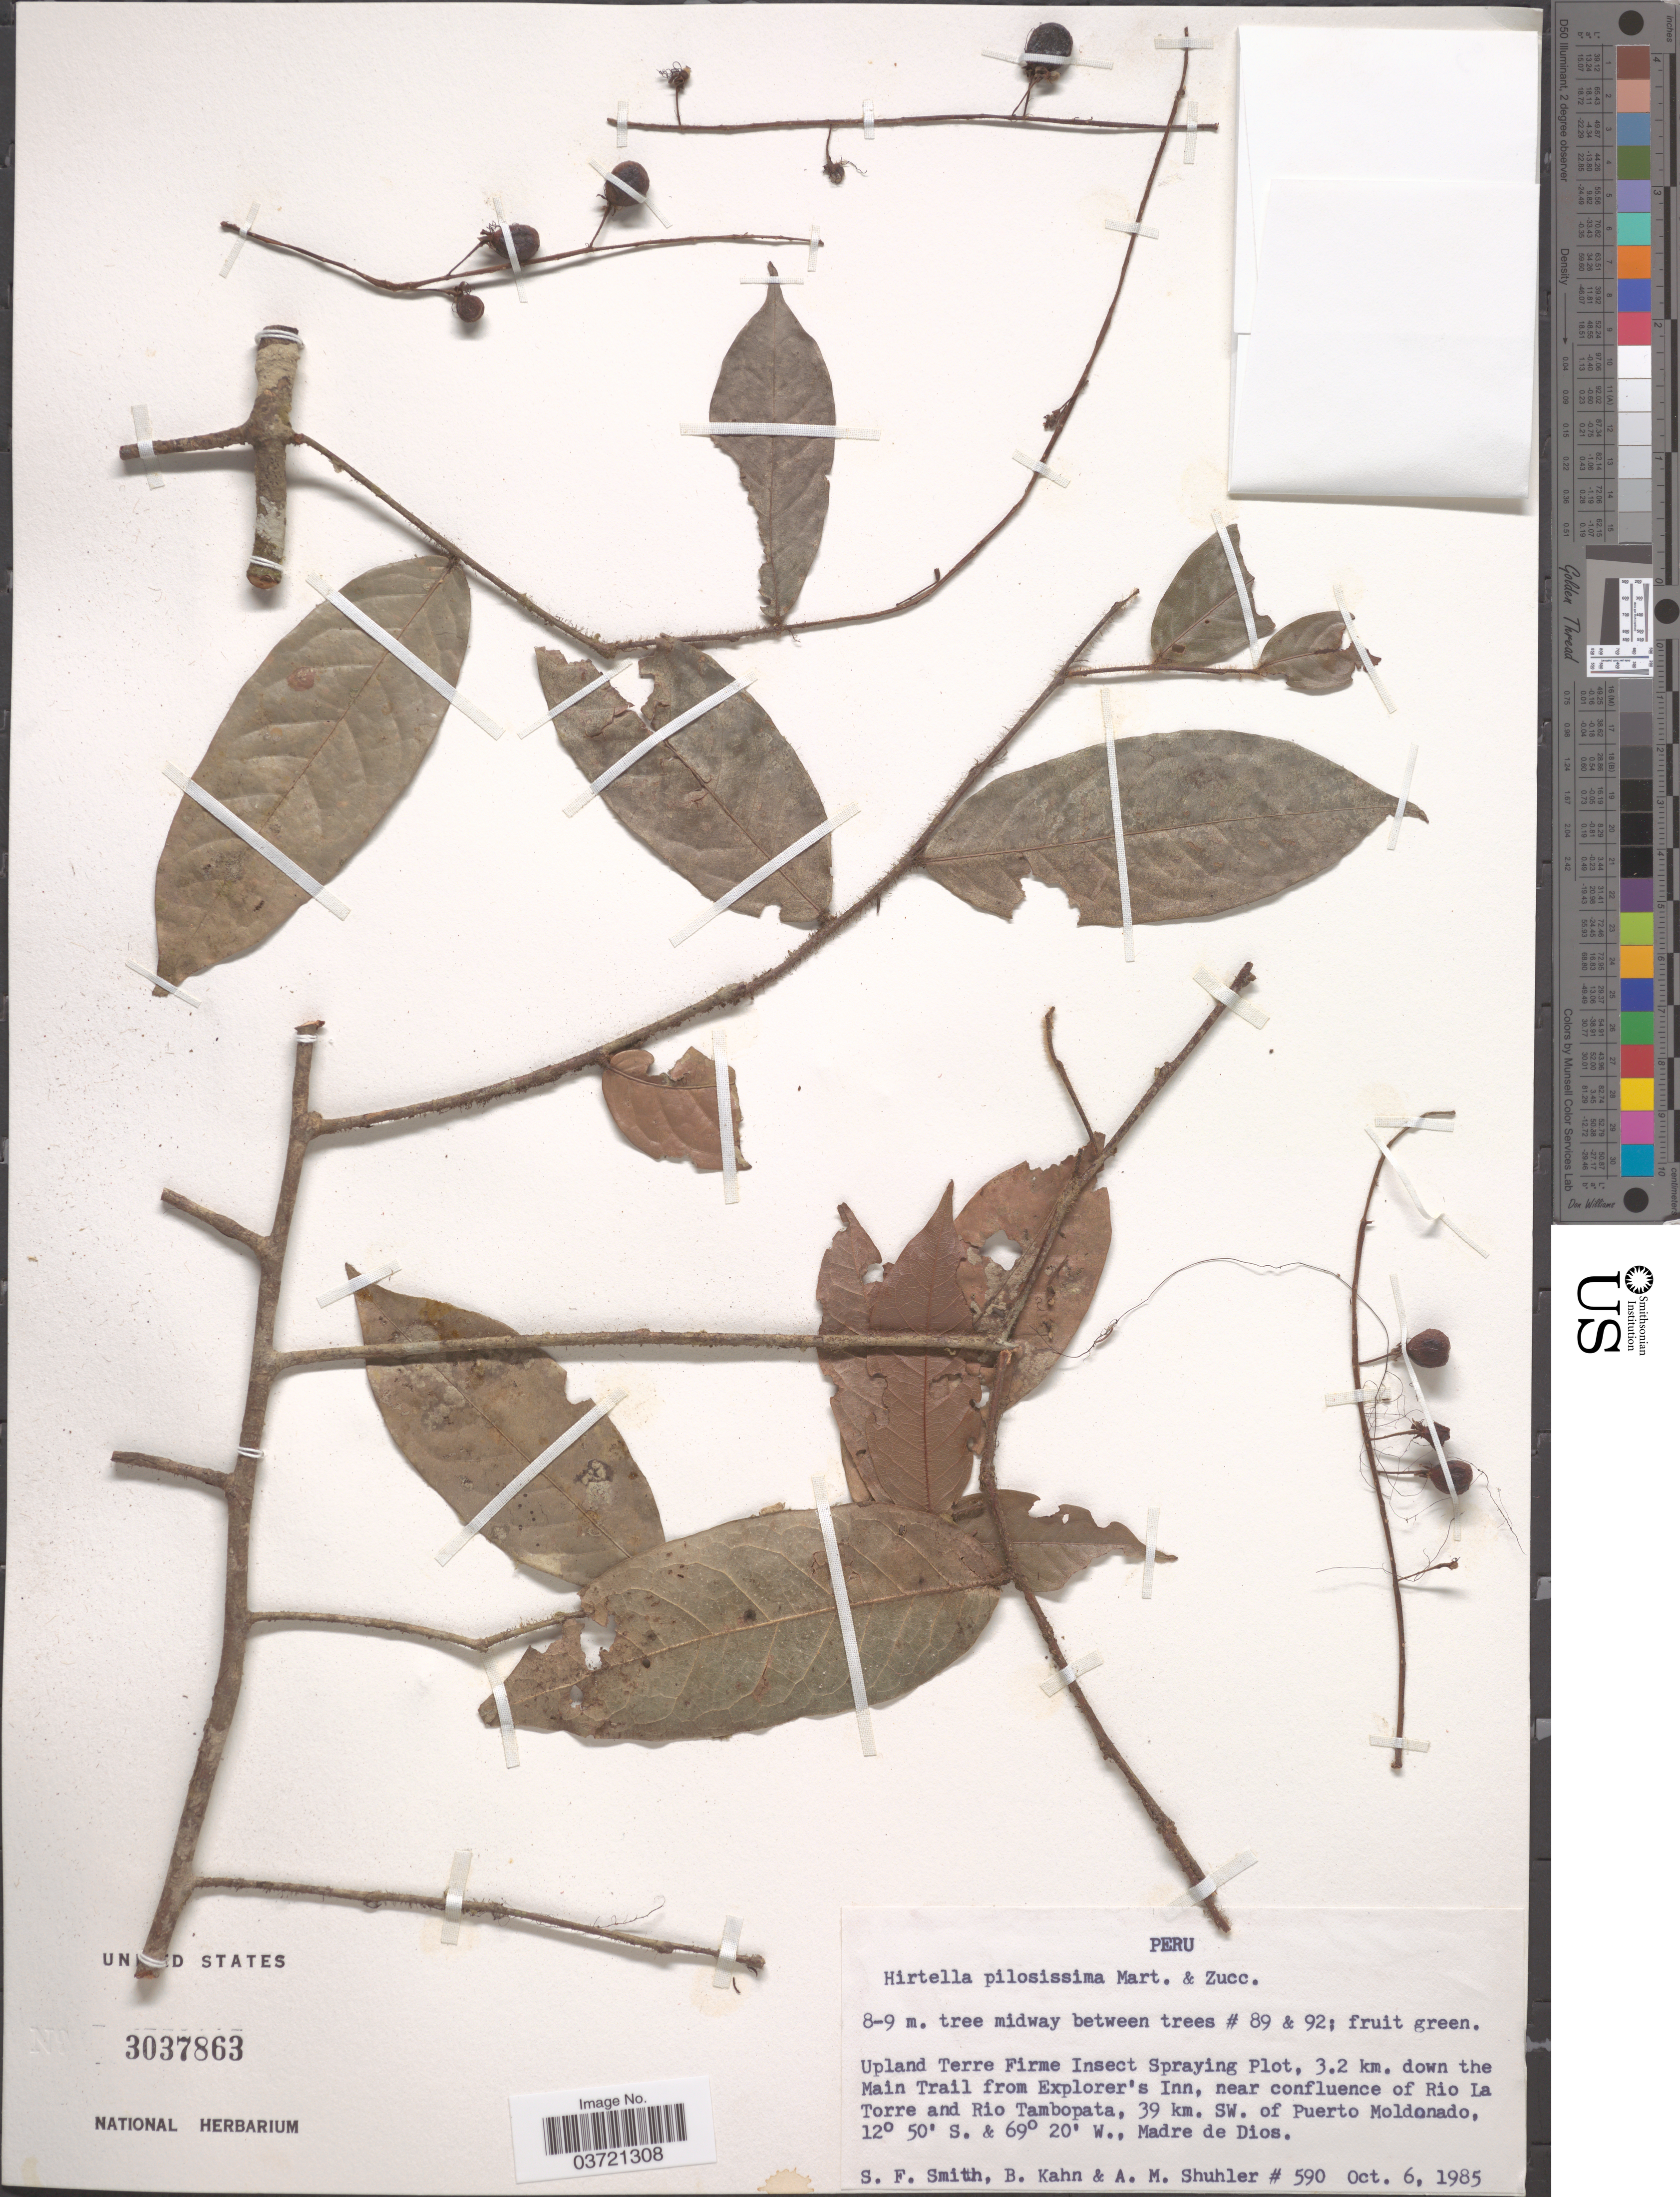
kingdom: Plantae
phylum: Tracheophyta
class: Magnoliopsida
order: Malpighiales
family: Chrysobalanaceae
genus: Hirtella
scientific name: Hirtella pilosissima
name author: Mart. & Zucc.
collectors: S.F. Smith, B. Kahn & A. Shuhler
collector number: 590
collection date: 1985-10-06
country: Peru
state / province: Madre de Dios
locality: Upland Terre Firme Insect Spraying Plot, 3.2 km. down the Main Trail from Explorer's Inn, near confluence of Rio La Torre and Rio Tambopata, 39 km. SW. of Puerto Moldonado.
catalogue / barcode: US 3037863